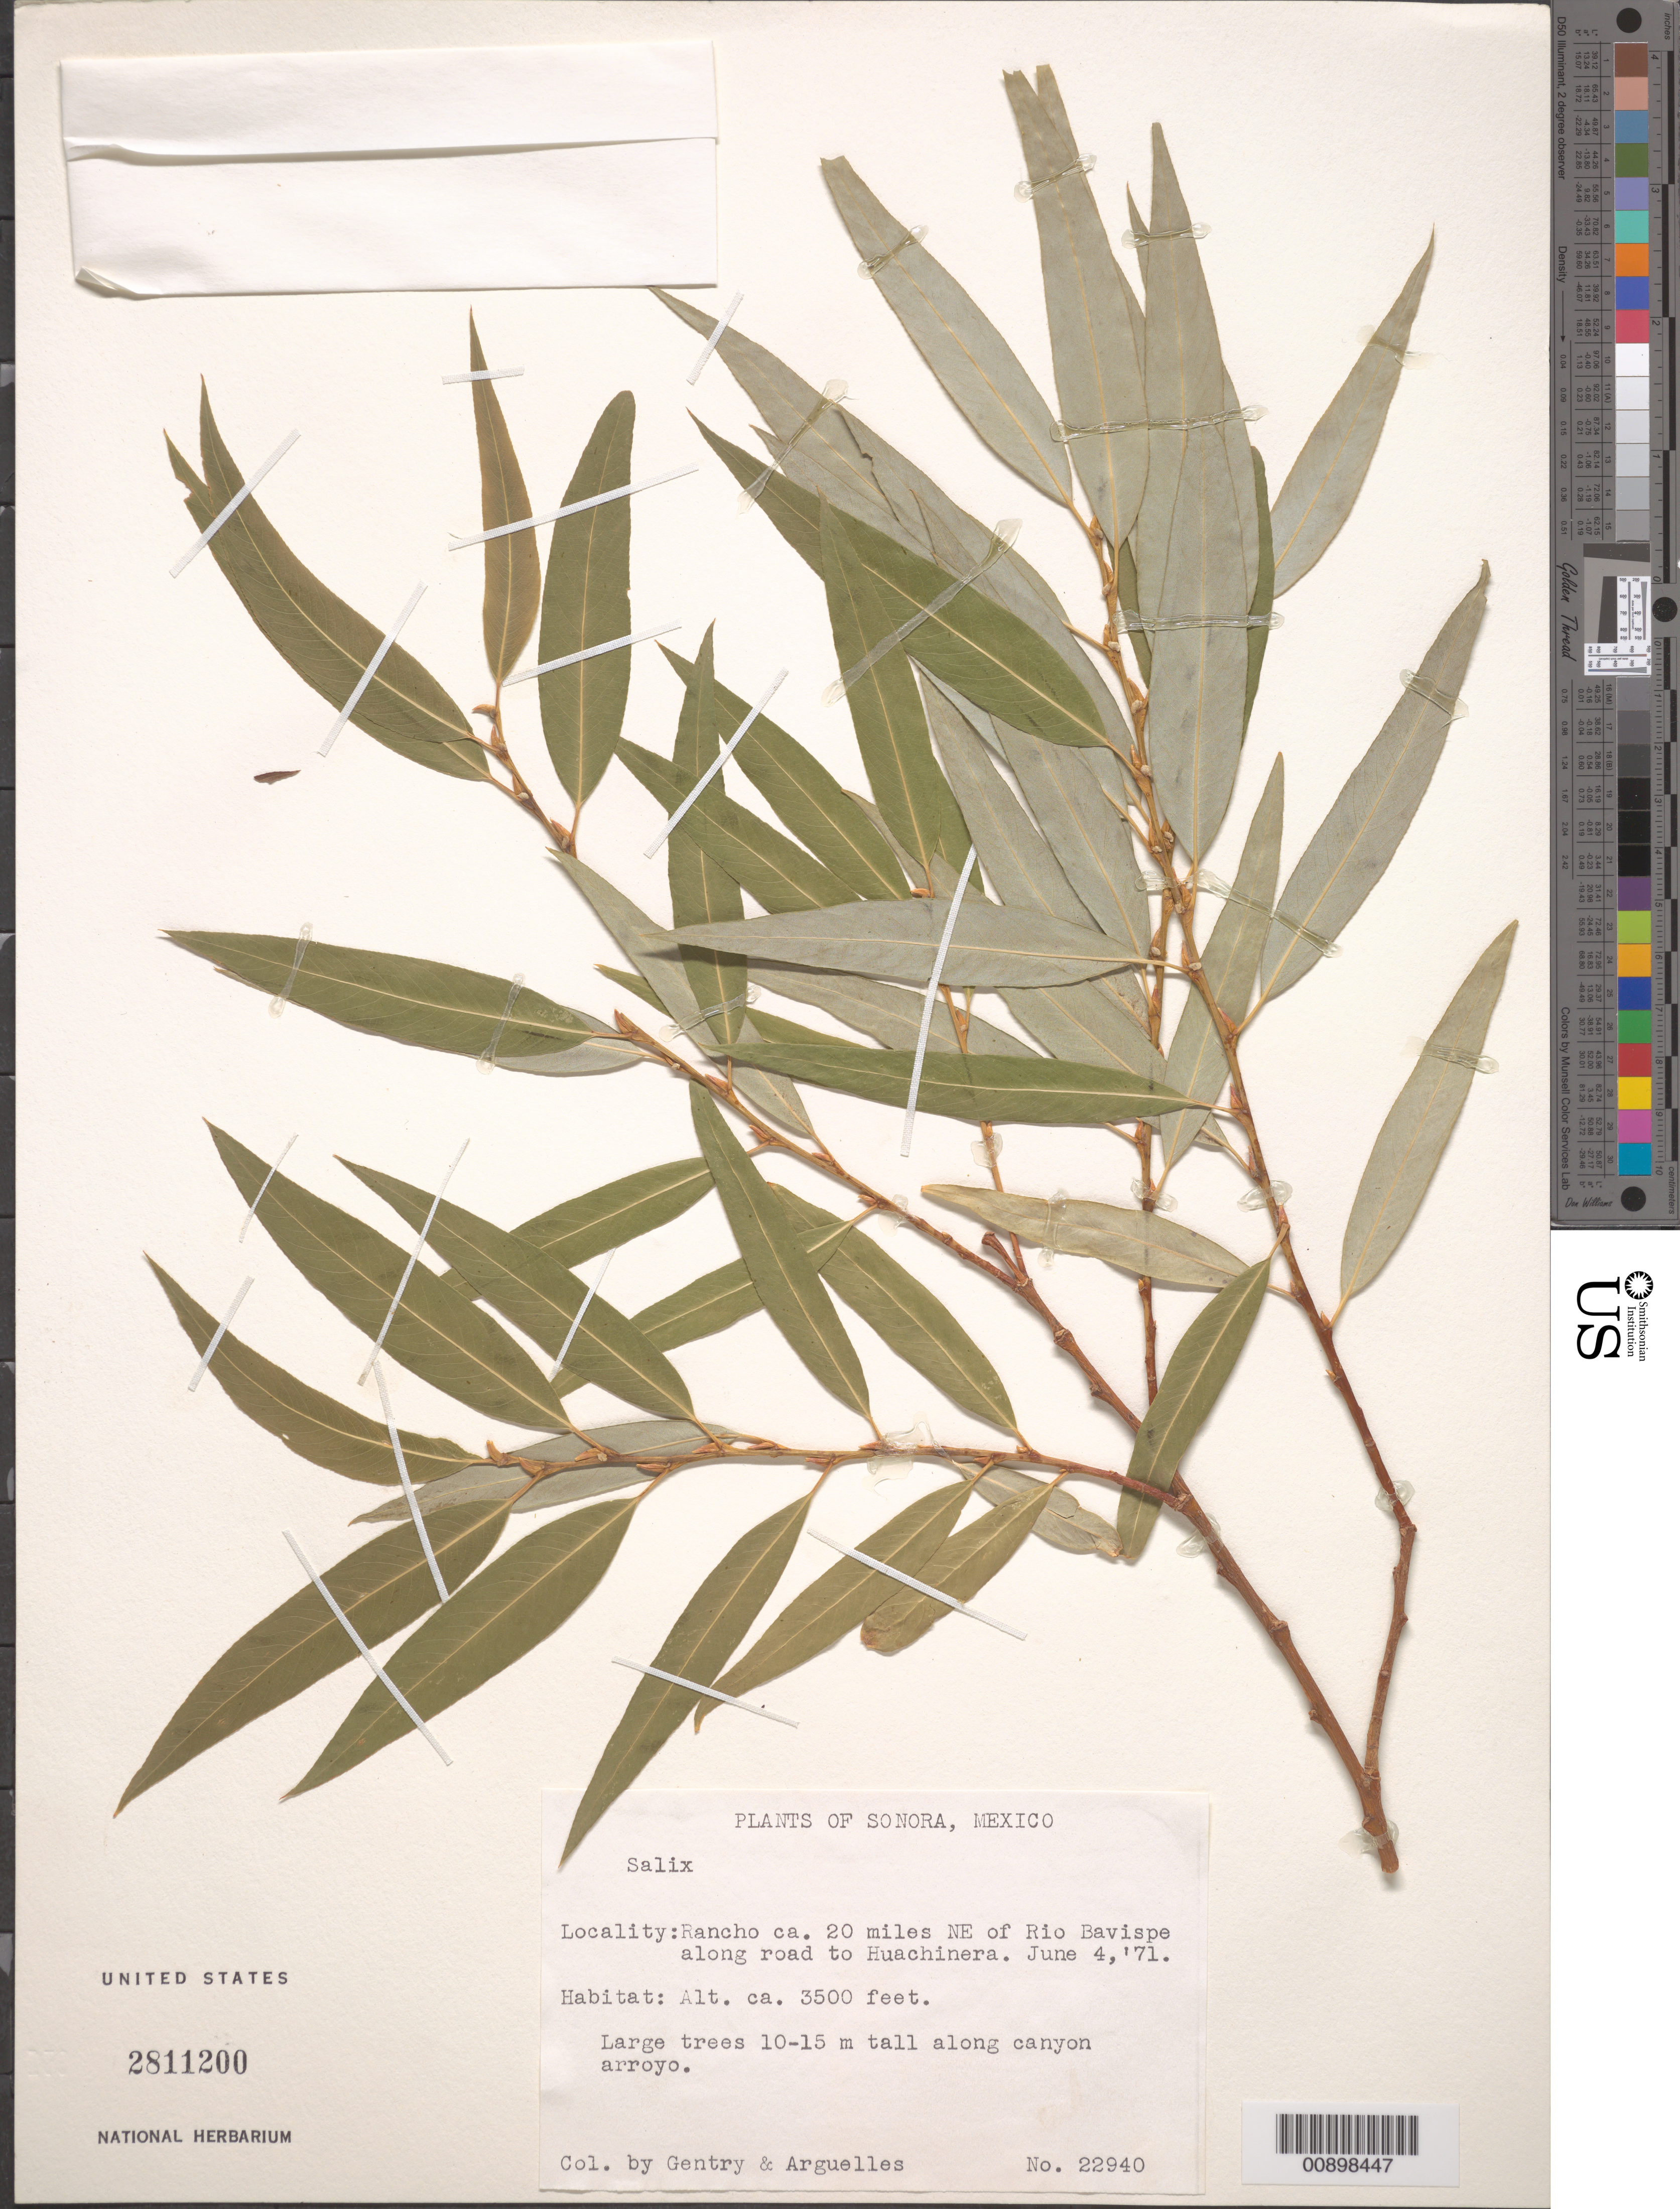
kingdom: Plantae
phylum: Tracheophyta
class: Magnoliopsida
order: Malpighiales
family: Salicaceae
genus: Salix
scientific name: Salix sp.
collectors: Gentry, -- & Arguelles, --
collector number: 22940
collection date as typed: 04 Jun 1971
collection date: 1971-06-04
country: Mexico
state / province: Sonora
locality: Rancho ca. 20 miles NE of Río Bavispe along road to Huachinera. Sonora.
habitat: Along canyon arroyo.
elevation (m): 1067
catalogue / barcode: US 2811200